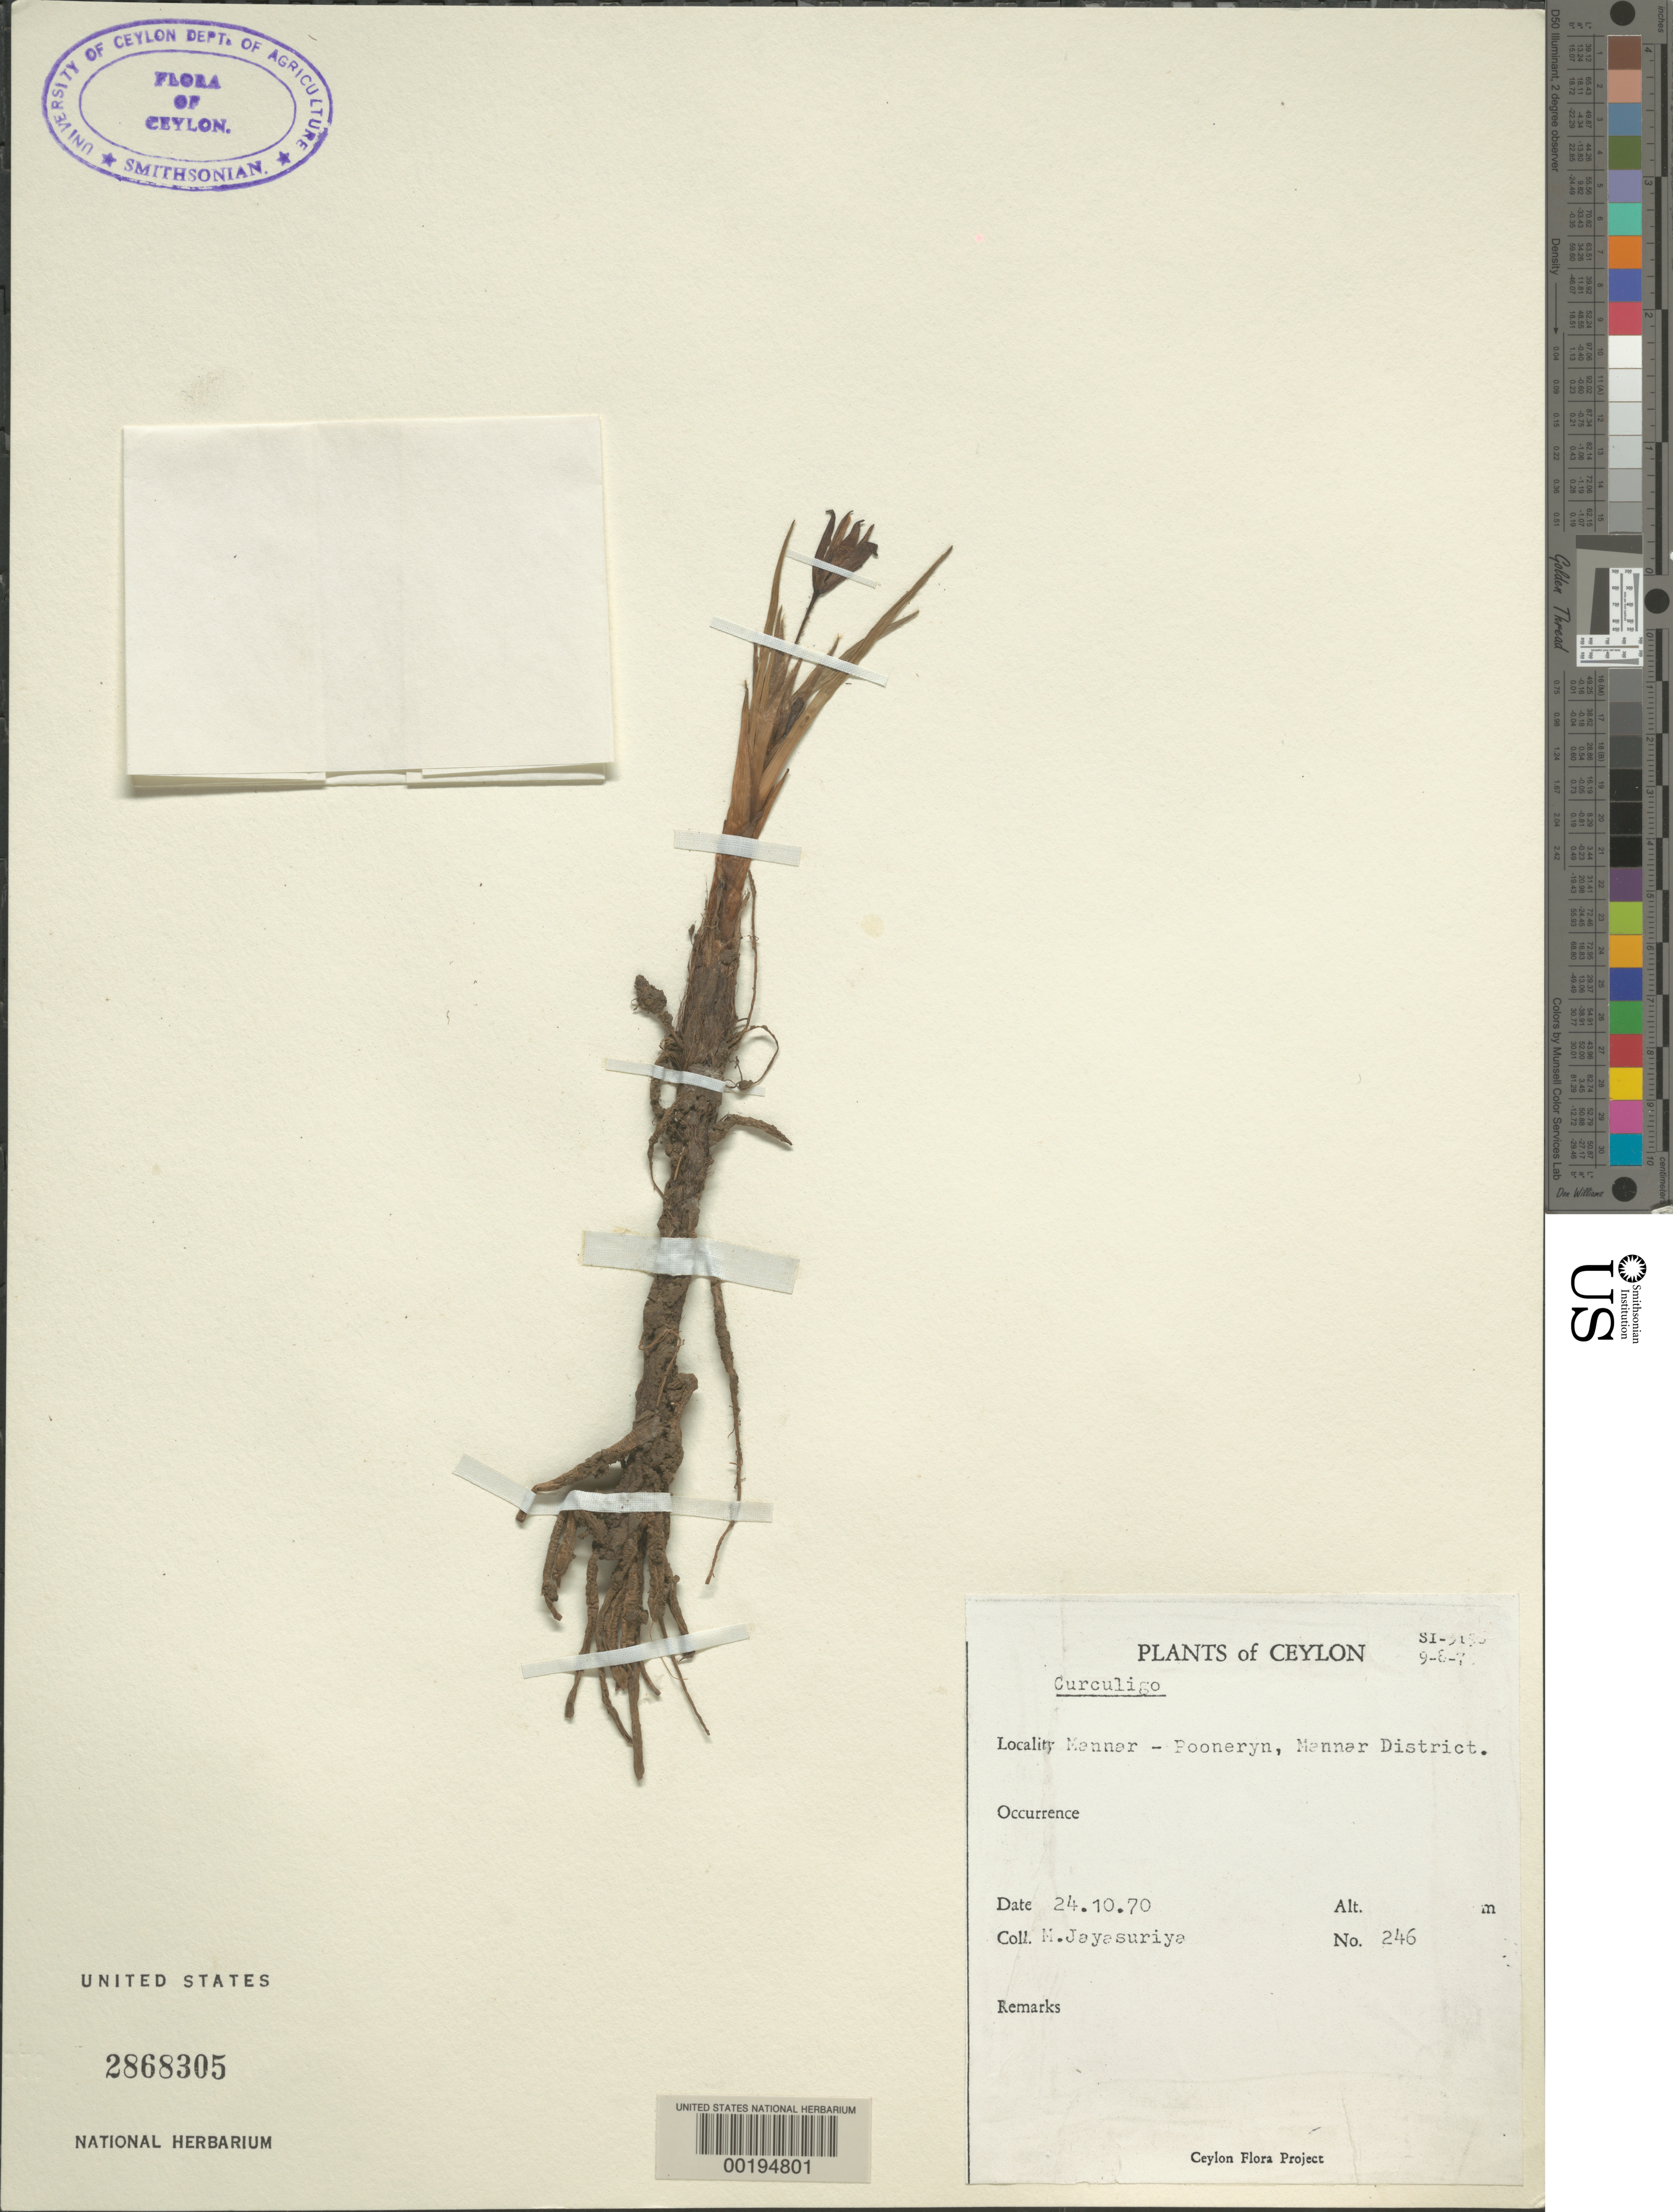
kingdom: Plantae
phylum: Tracheophyta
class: Liliopsida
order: Asparagales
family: Hypoxidaceae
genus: Curculigo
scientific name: Curculigo sp.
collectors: A. H. Jayasuriya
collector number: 246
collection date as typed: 24 Oct 1970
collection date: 1970-10-24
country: Sri Lanka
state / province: Northern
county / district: Mannar Dist.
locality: Pooneryn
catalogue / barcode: US 2868305